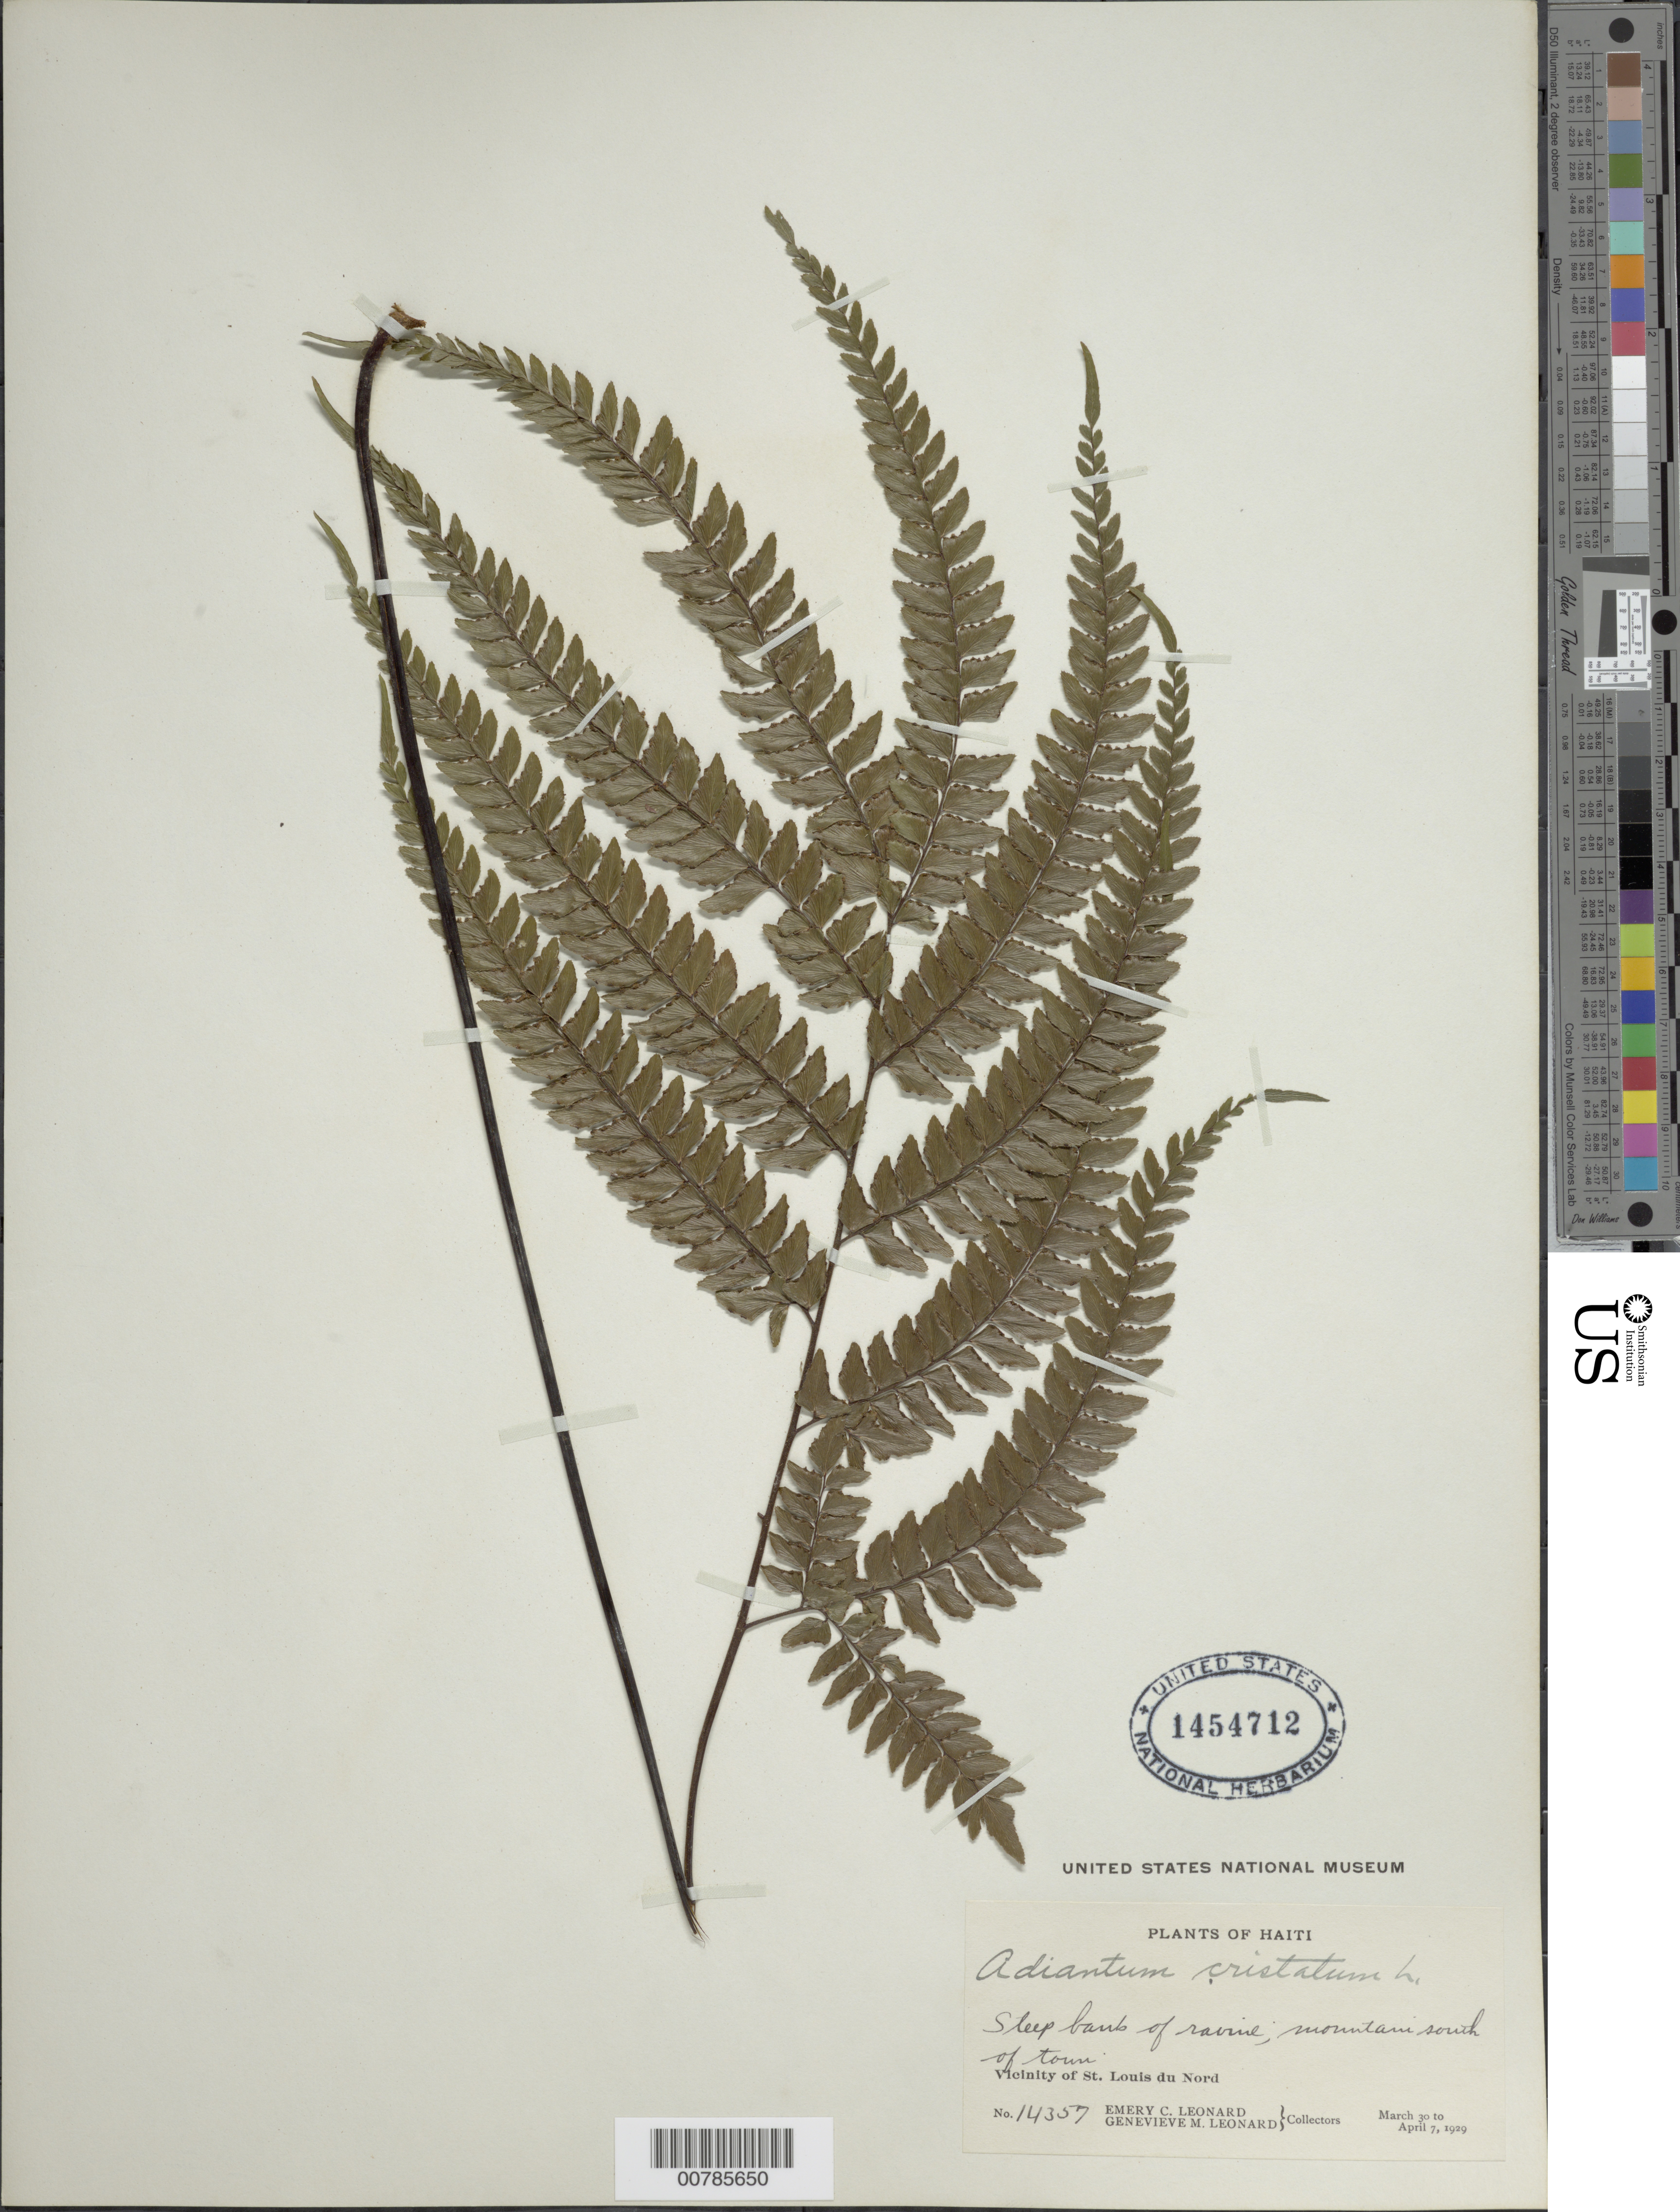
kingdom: Plantae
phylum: Tracheophyta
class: Polypodiopsida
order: Polypodiales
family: Pteridaceae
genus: Adiantum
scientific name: Adiantum pyramidale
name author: (L.) Willd.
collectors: E. C. Leonard & G. M. Leonard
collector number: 14357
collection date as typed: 30 Mar 1929 07 Apr 1929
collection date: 1929-03-30/1929-04-07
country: Haiti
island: Hispaniola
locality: St. Louis du Nord, vicinity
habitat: Steep banks of ravine; mountain south of town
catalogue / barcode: US 1454712